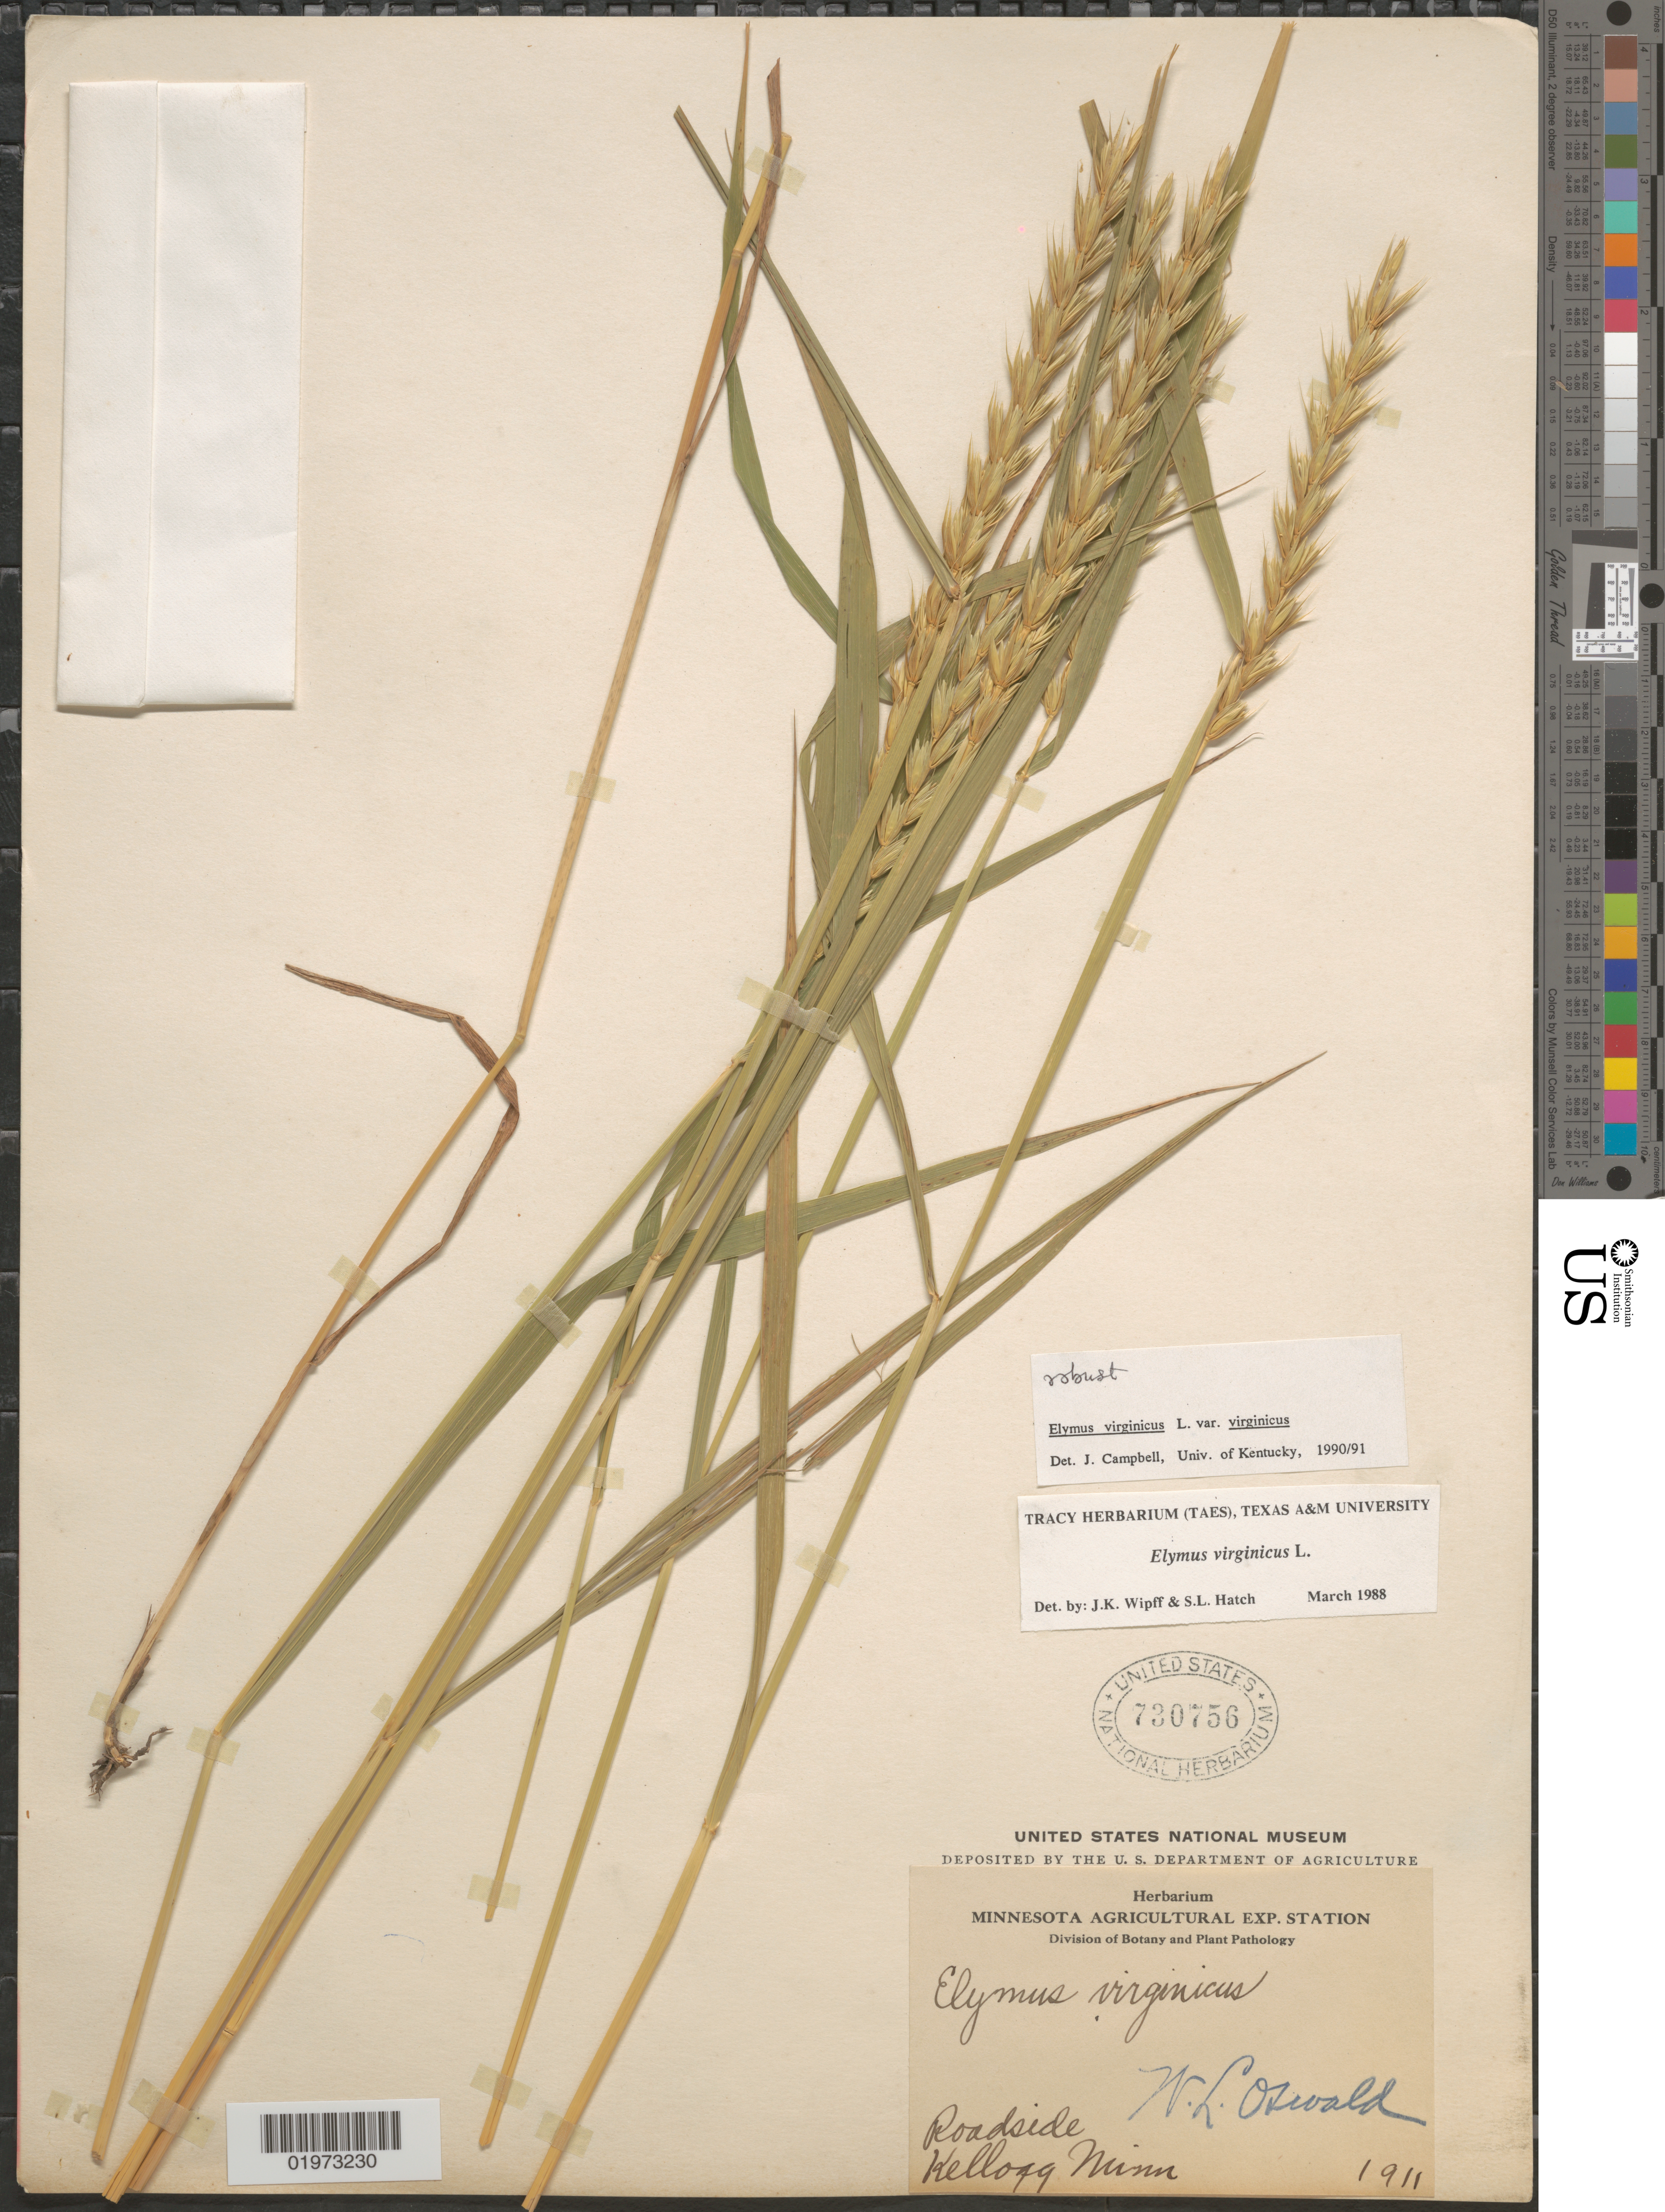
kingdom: Plantae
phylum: Tracheophyta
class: Liliopsida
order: Poales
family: Poaceae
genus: Elymus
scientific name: Elymus virginicus var. virginicus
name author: L.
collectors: W. Oswald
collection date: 1911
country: United States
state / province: Minnesota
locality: Roadside. Kellogg.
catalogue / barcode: US 730756